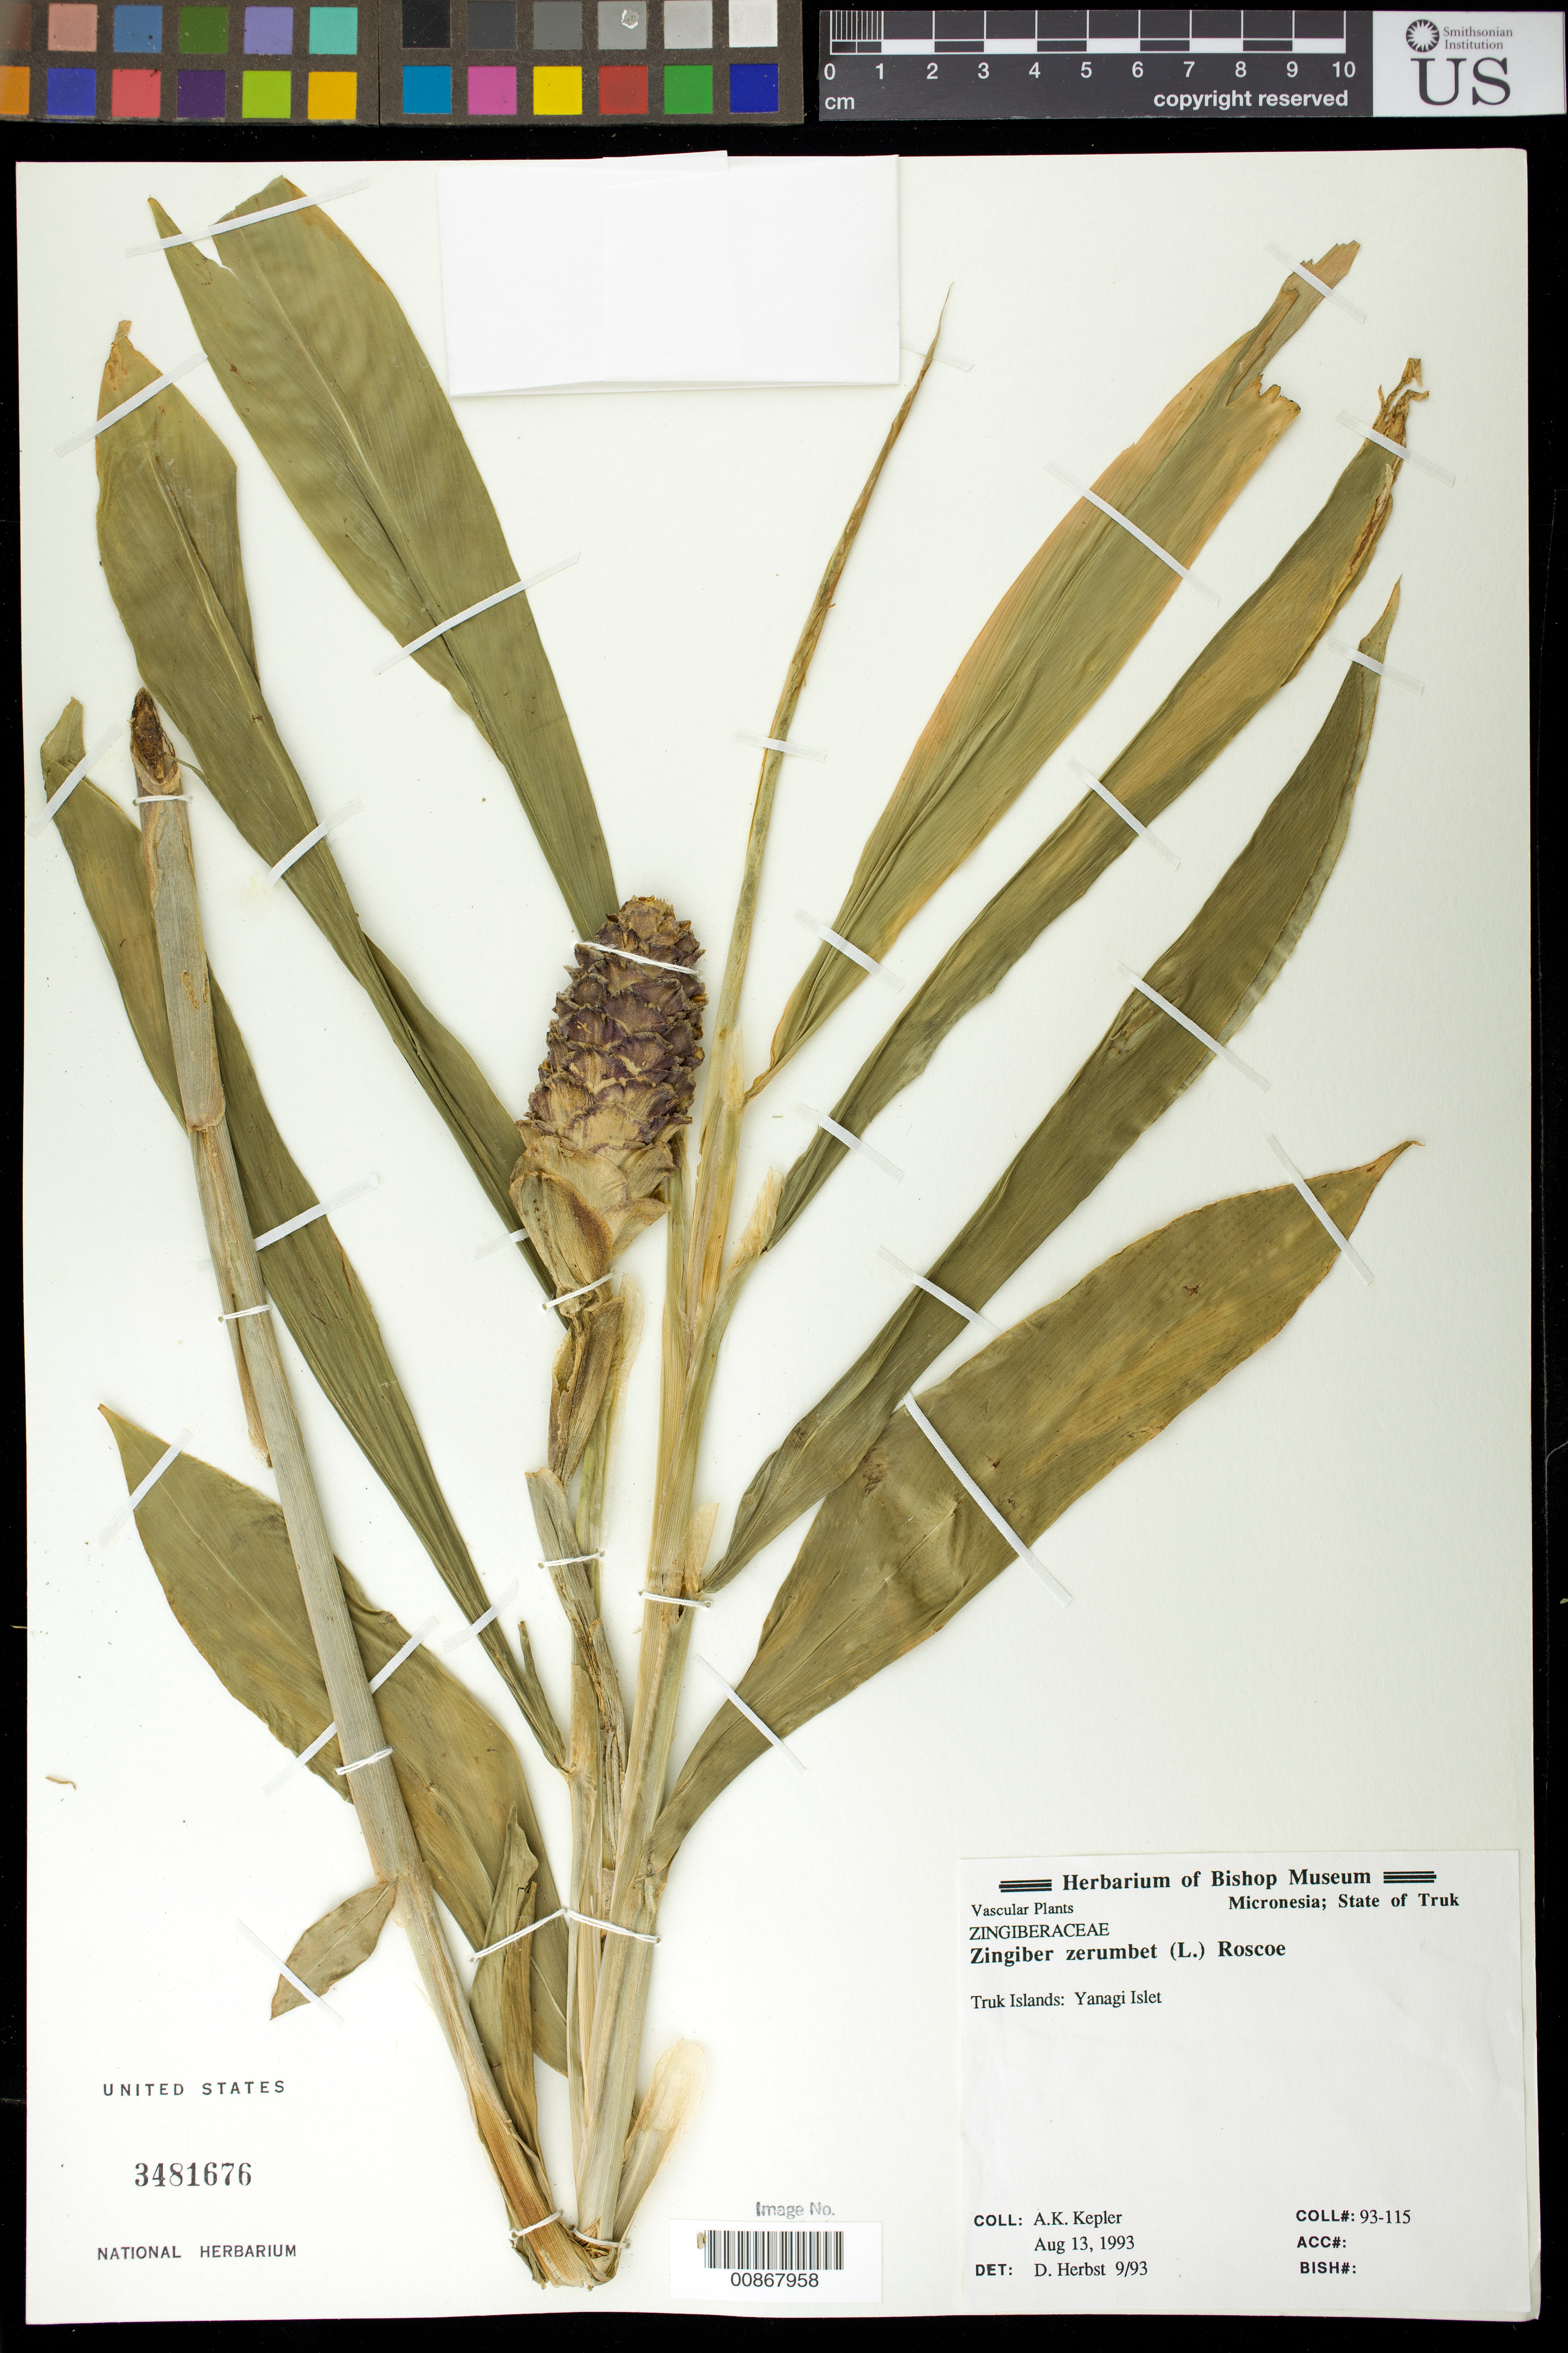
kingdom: Plantae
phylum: Tracheophyta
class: Liliopsida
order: Zingiberales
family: Zingiberaceae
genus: Zingiber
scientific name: Zingiber zerumbet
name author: (L.) Sm.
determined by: Herbst, D. R.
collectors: A. K. Kepler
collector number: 93-115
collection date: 1993-08-13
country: Micronesia, Federated States of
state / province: Truk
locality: Yanagi Islet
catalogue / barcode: US 3481676